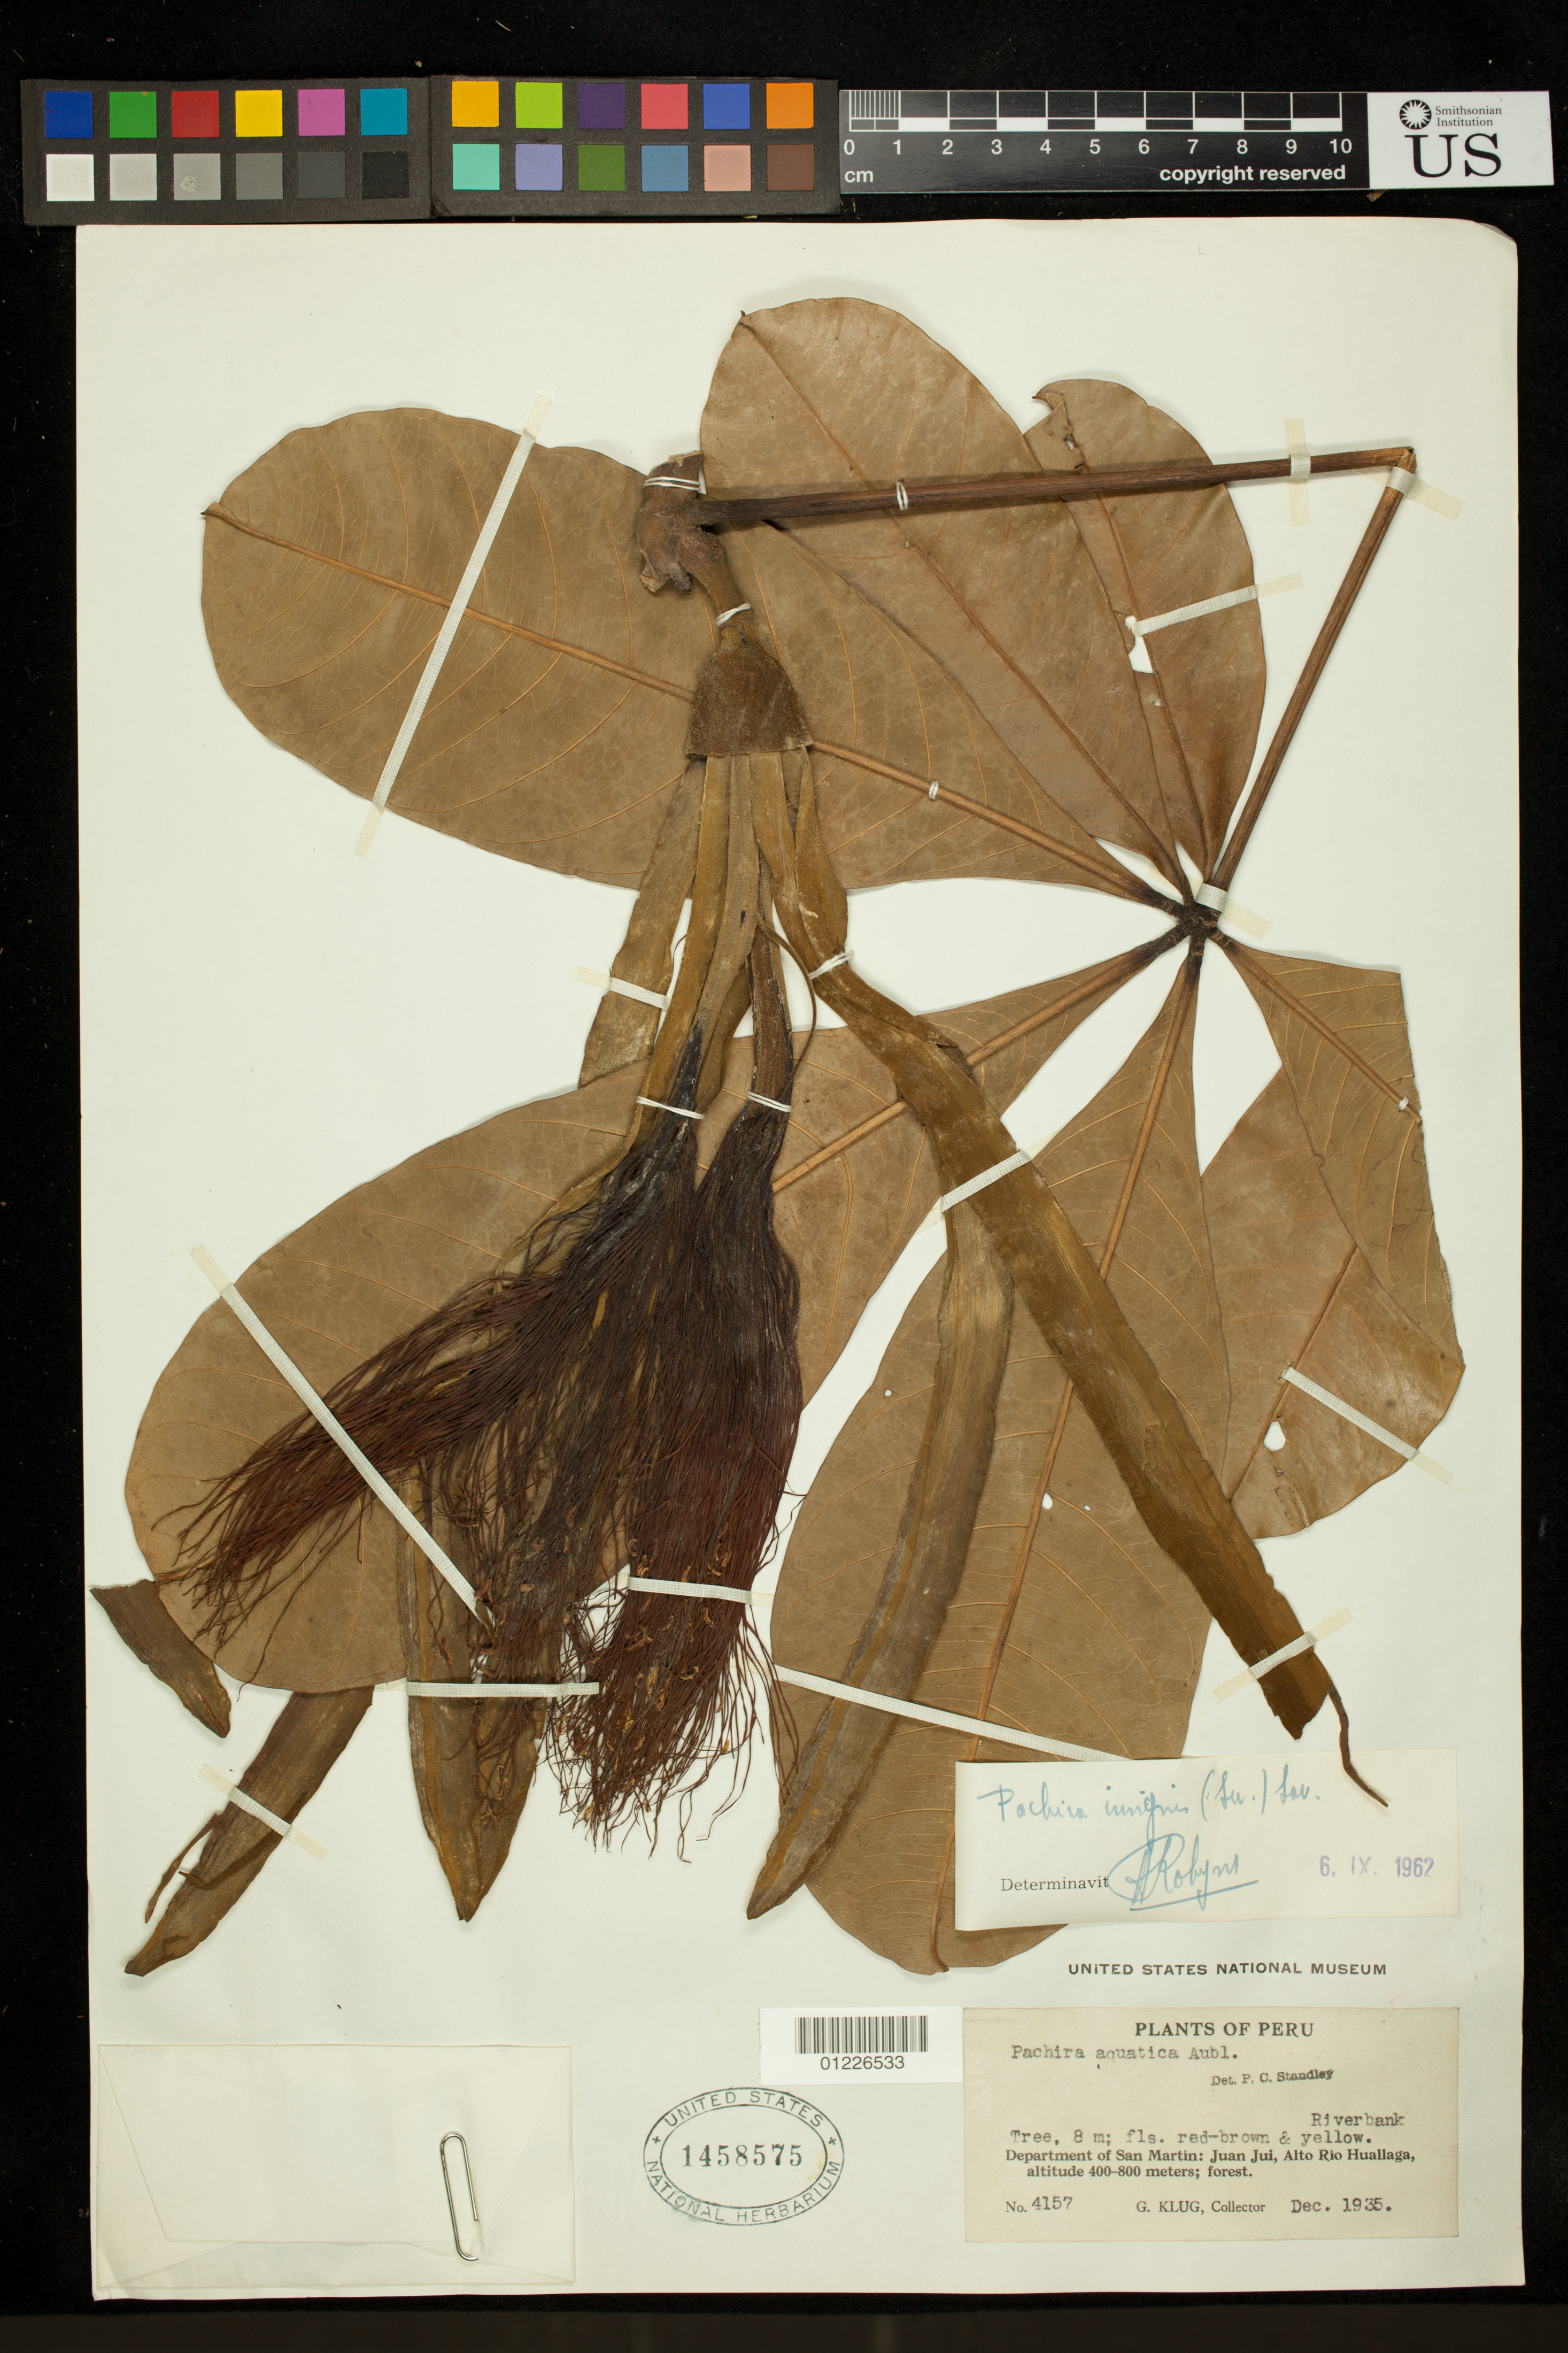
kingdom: Plantae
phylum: Tracheophyta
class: Magnoliopsida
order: Malvales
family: Malvaceae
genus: Pachira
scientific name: Pachira insignis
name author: (Sw.) Sw. ex Savigny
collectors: G. Klug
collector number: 4157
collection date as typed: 1935-12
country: Peru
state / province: San Martín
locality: Department of San Martin; Juan Jui, alto Rio Huallaga. riverbank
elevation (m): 400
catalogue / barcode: US 1458575